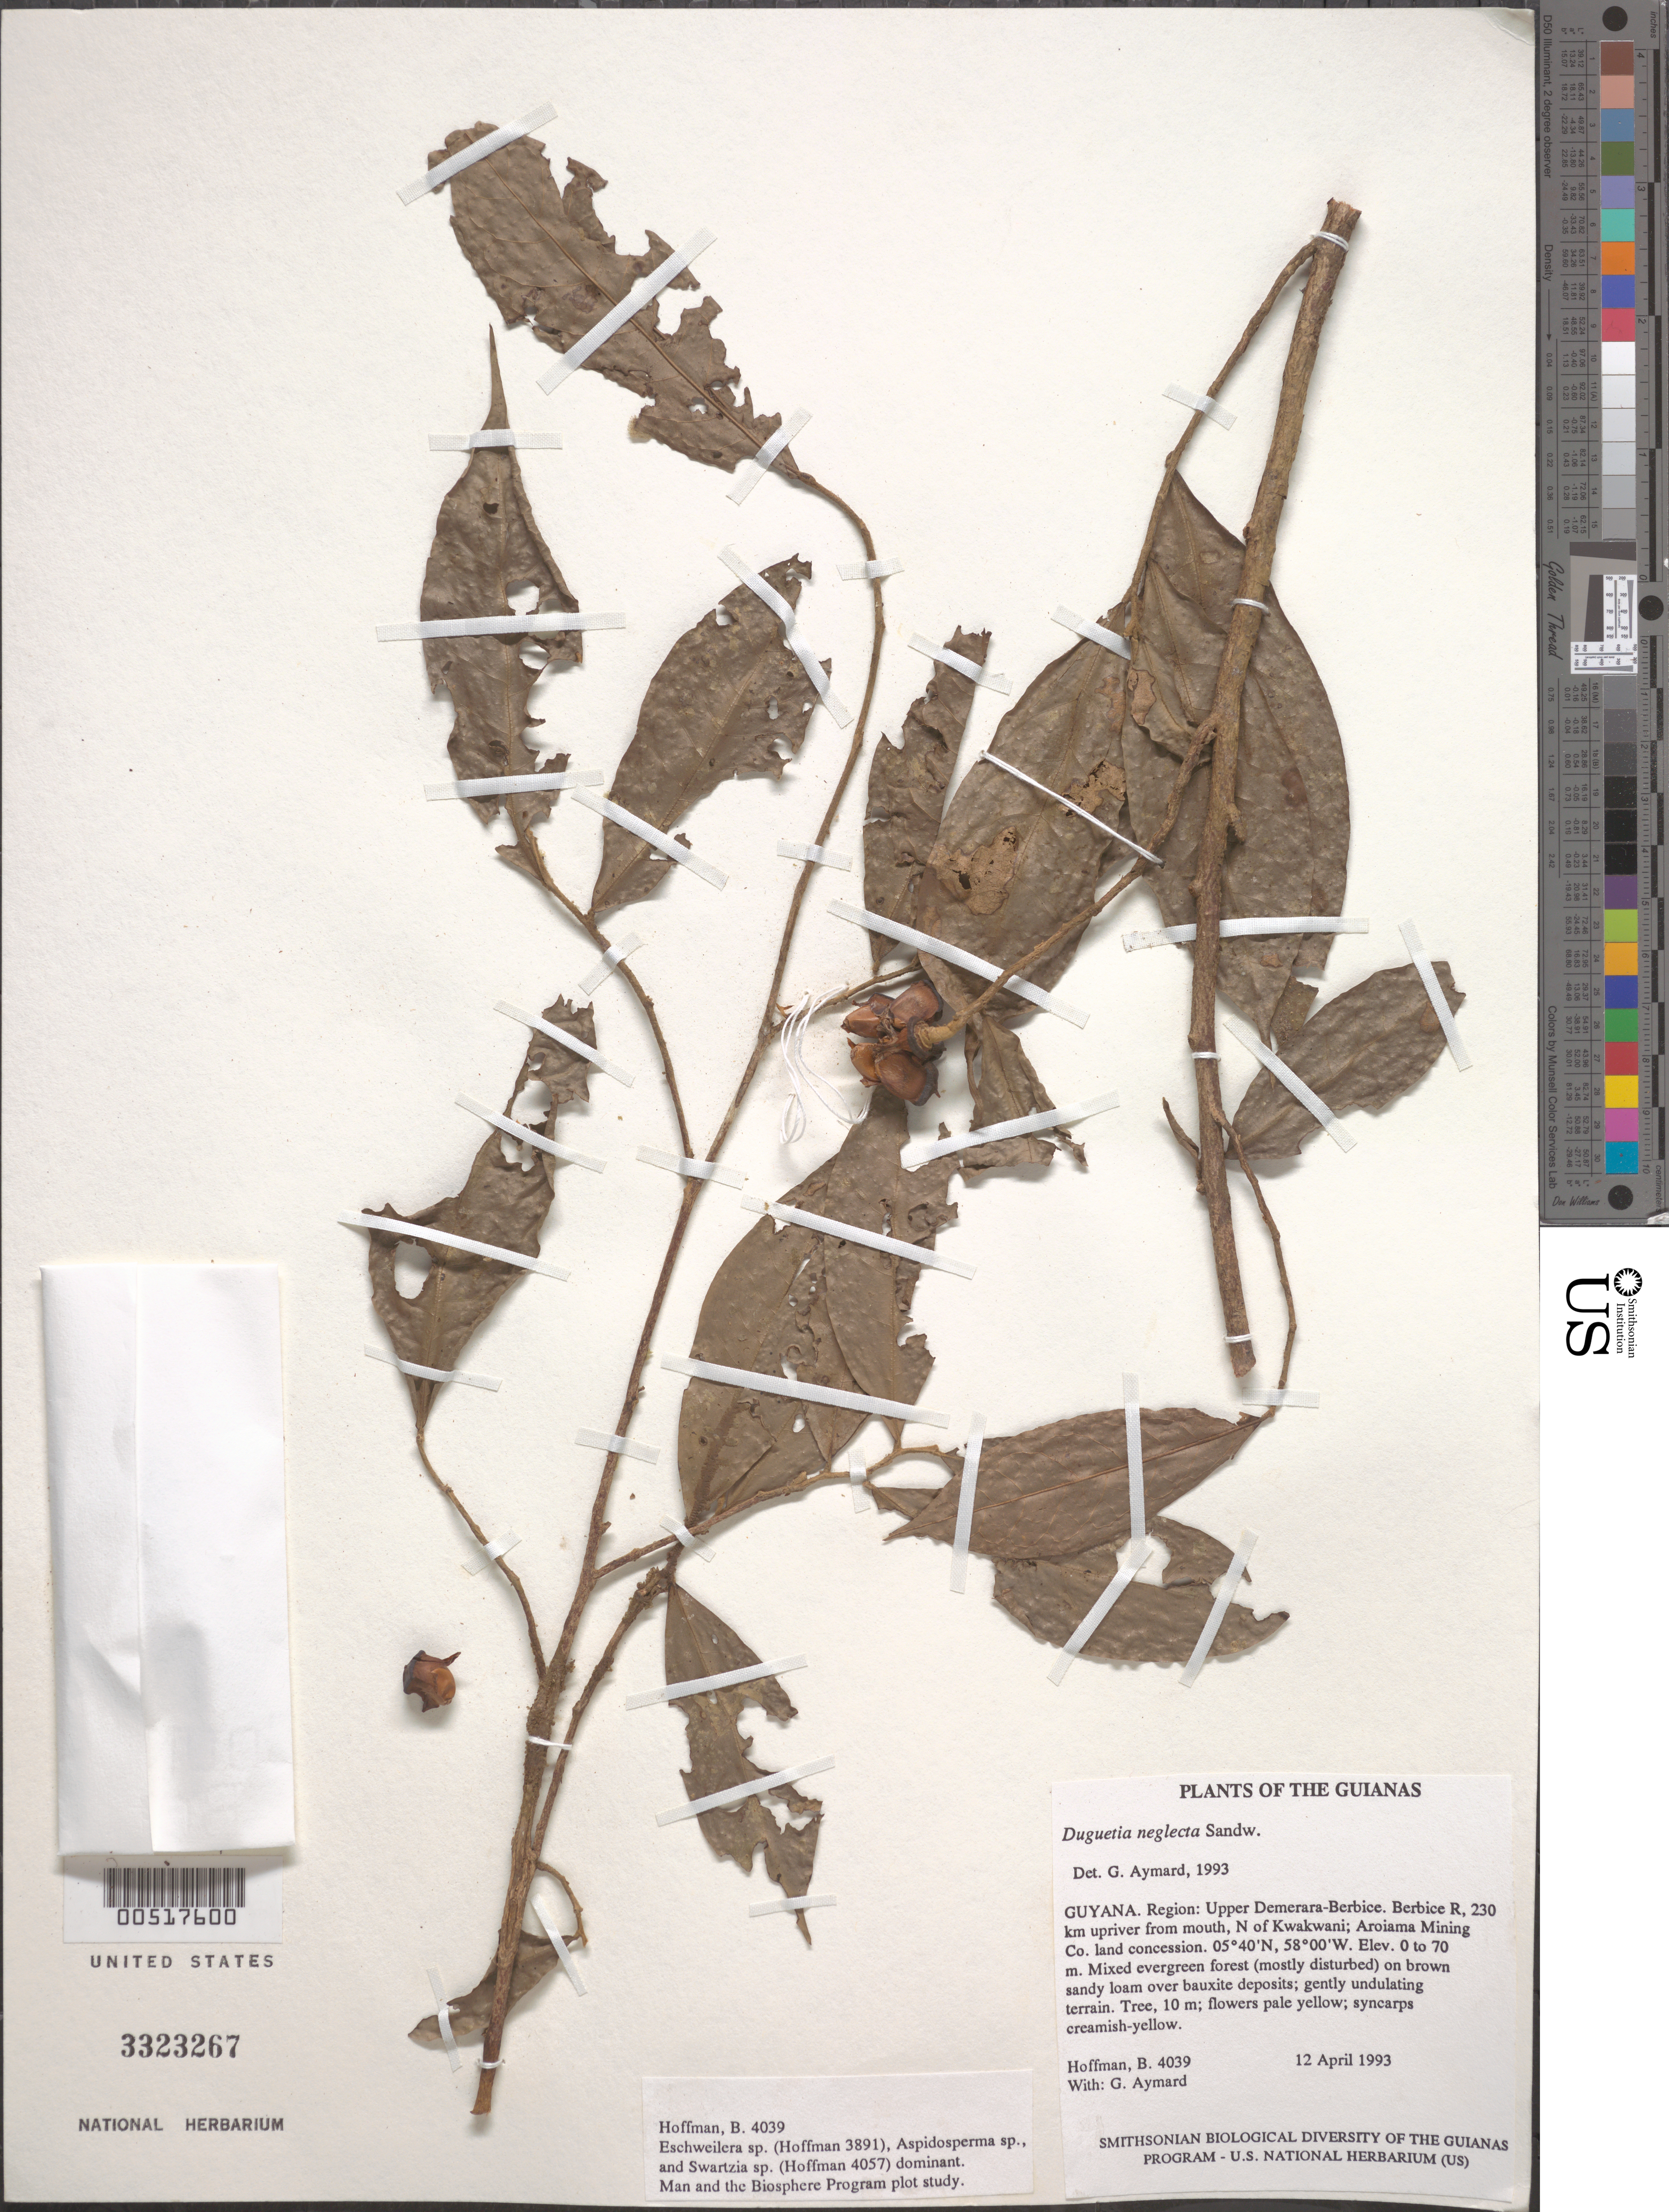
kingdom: Plantae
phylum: Tracheophyta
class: Magnoliopsida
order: Magnoliales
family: Annonaceae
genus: Duguetia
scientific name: Duguetia neglecta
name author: Sandwith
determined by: Maas, Paul J. M.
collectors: B. Hoffman & G. A. Aymard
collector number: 4039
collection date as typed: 12 April 1993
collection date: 1993-04-12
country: Guyana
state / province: U. Demerara-Berbice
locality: Berbice River, 230 km upriver from mouth, N of Kwakwani; Aroiama Mining Co. land concession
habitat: Mixed evergreen forest (mostly disturbed) on brown sandy loam over bauxite deposits; gently undulating terrain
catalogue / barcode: US 3323267